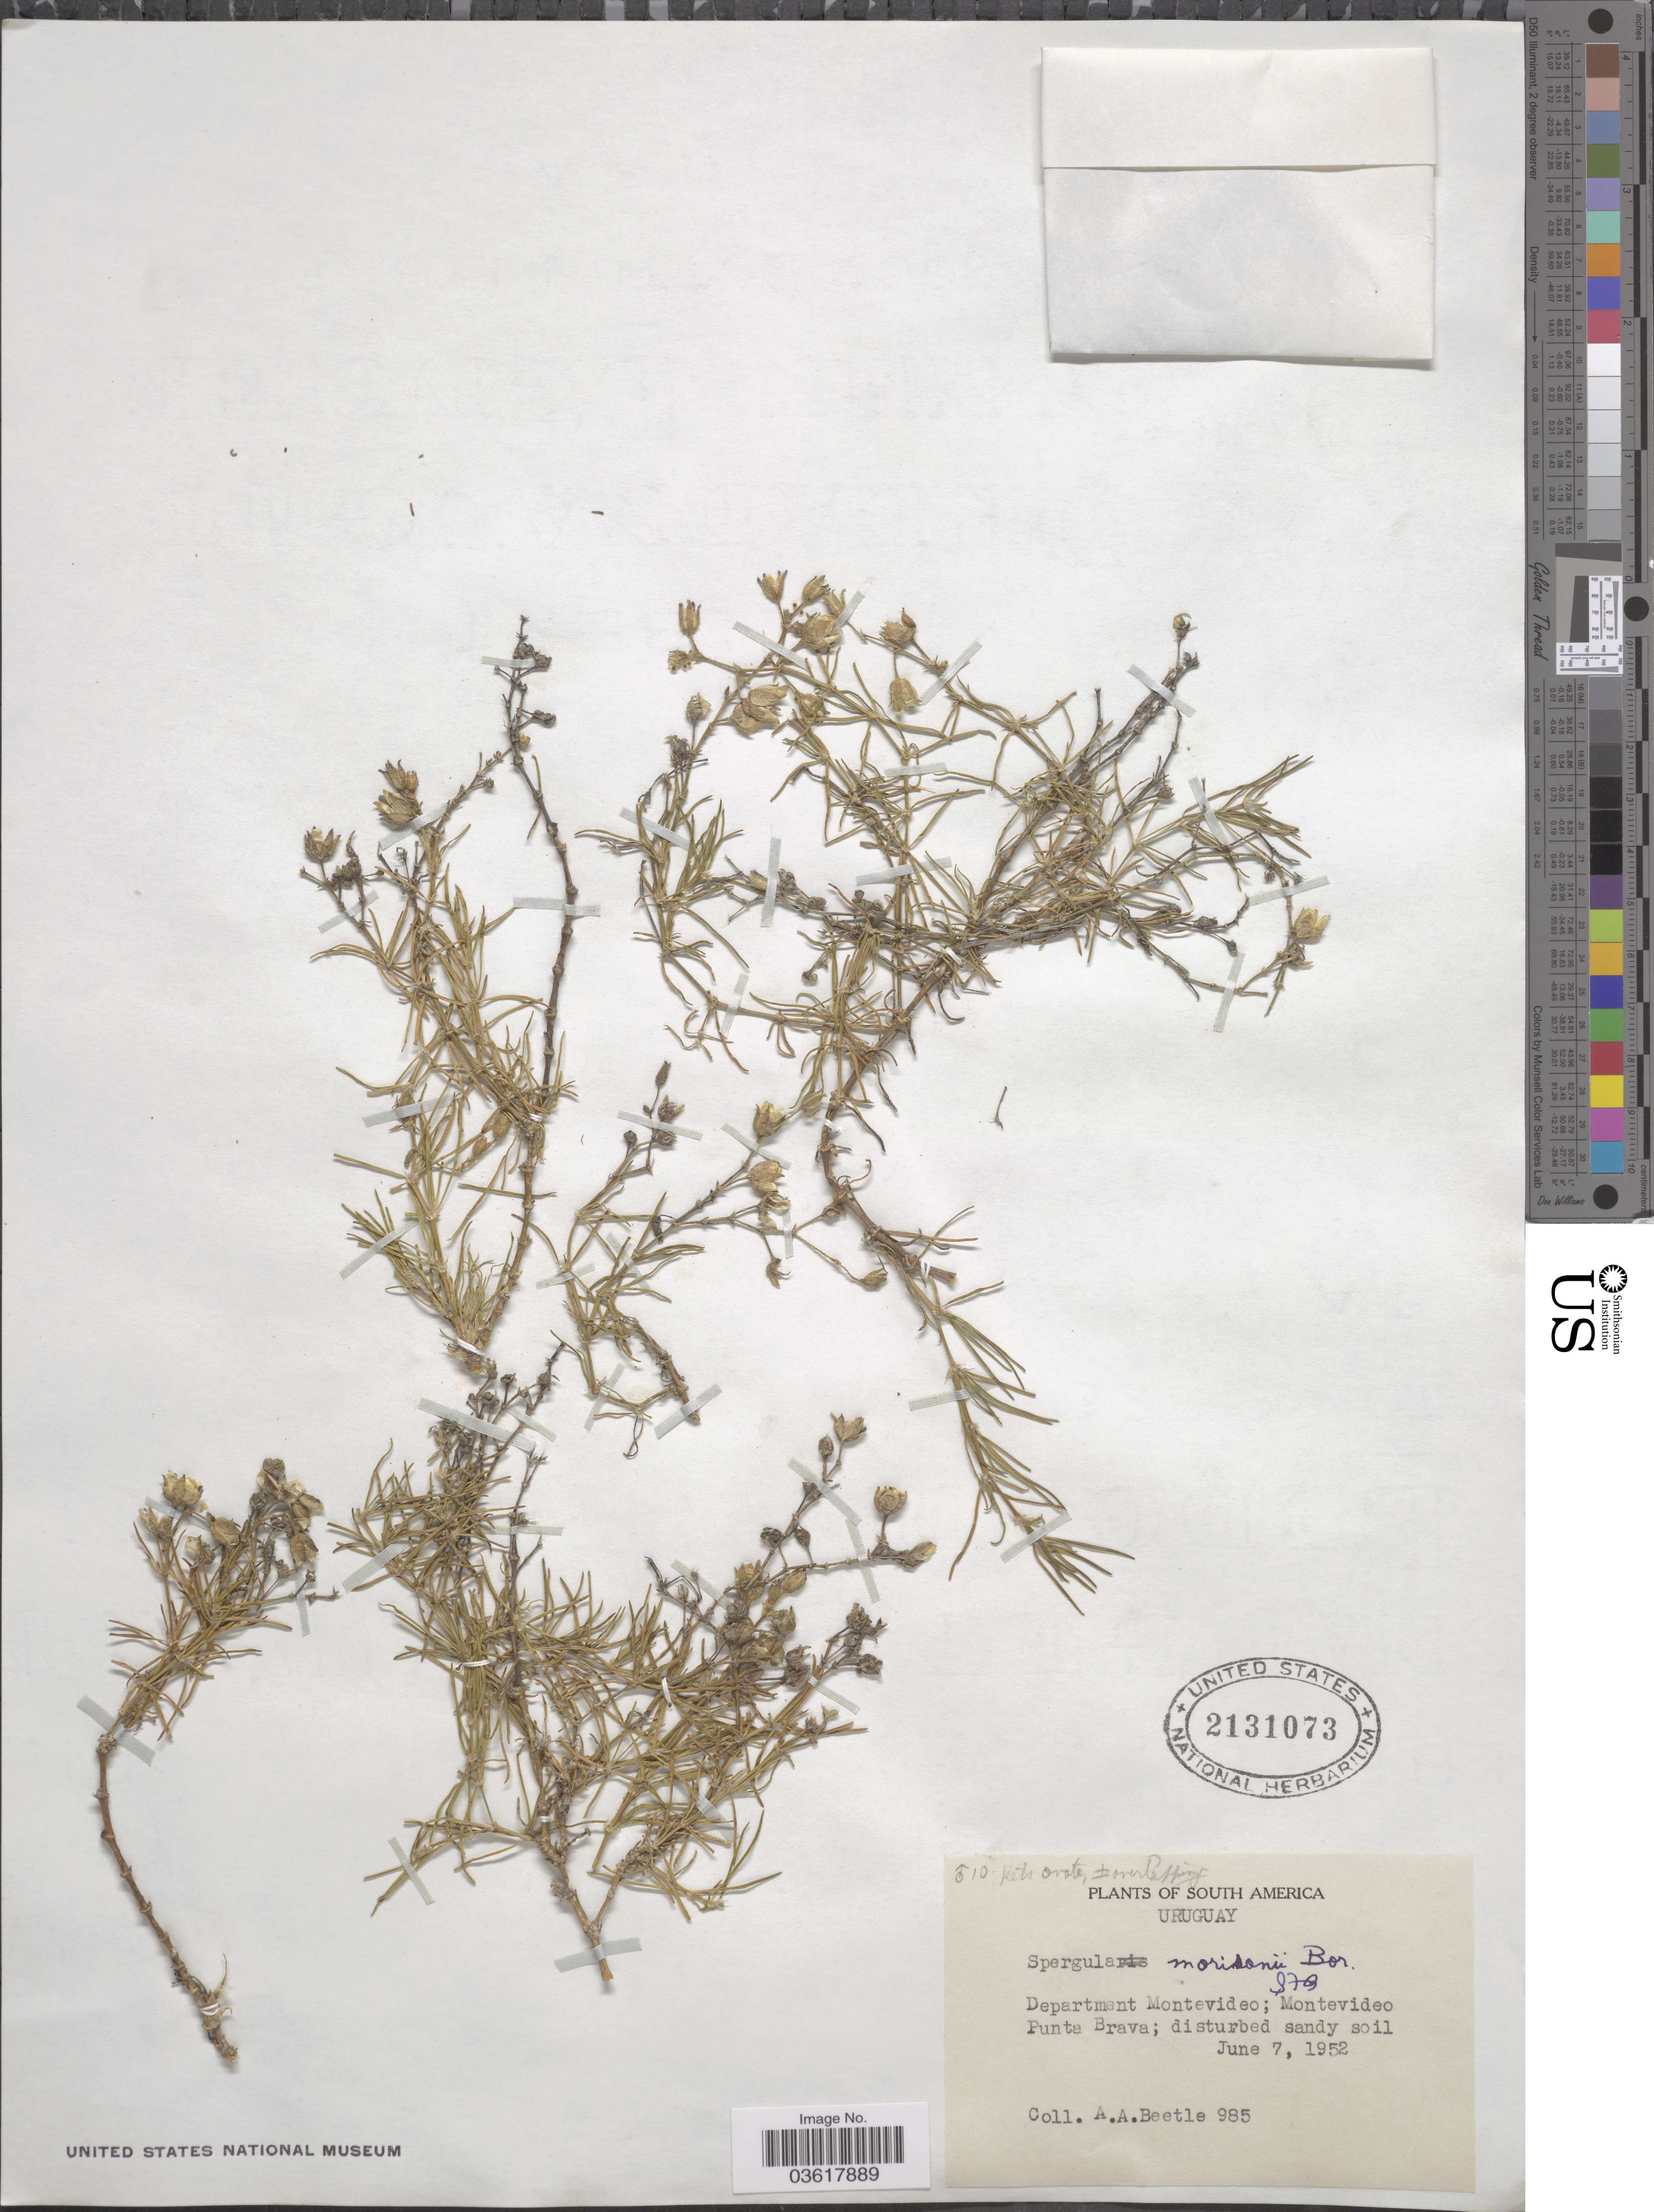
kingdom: Plantae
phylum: Tracheophyta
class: Magnoliopsida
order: Caryophyllales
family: Caryophyllaceae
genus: Spergula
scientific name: Spergula morisonii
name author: Boreau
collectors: A. A. Beetle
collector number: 985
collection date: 1952-06-07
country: Uruguay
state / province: Montevideo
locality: Department Montevideo; Montevideo. Punta Brava.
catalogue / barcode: US 2131073